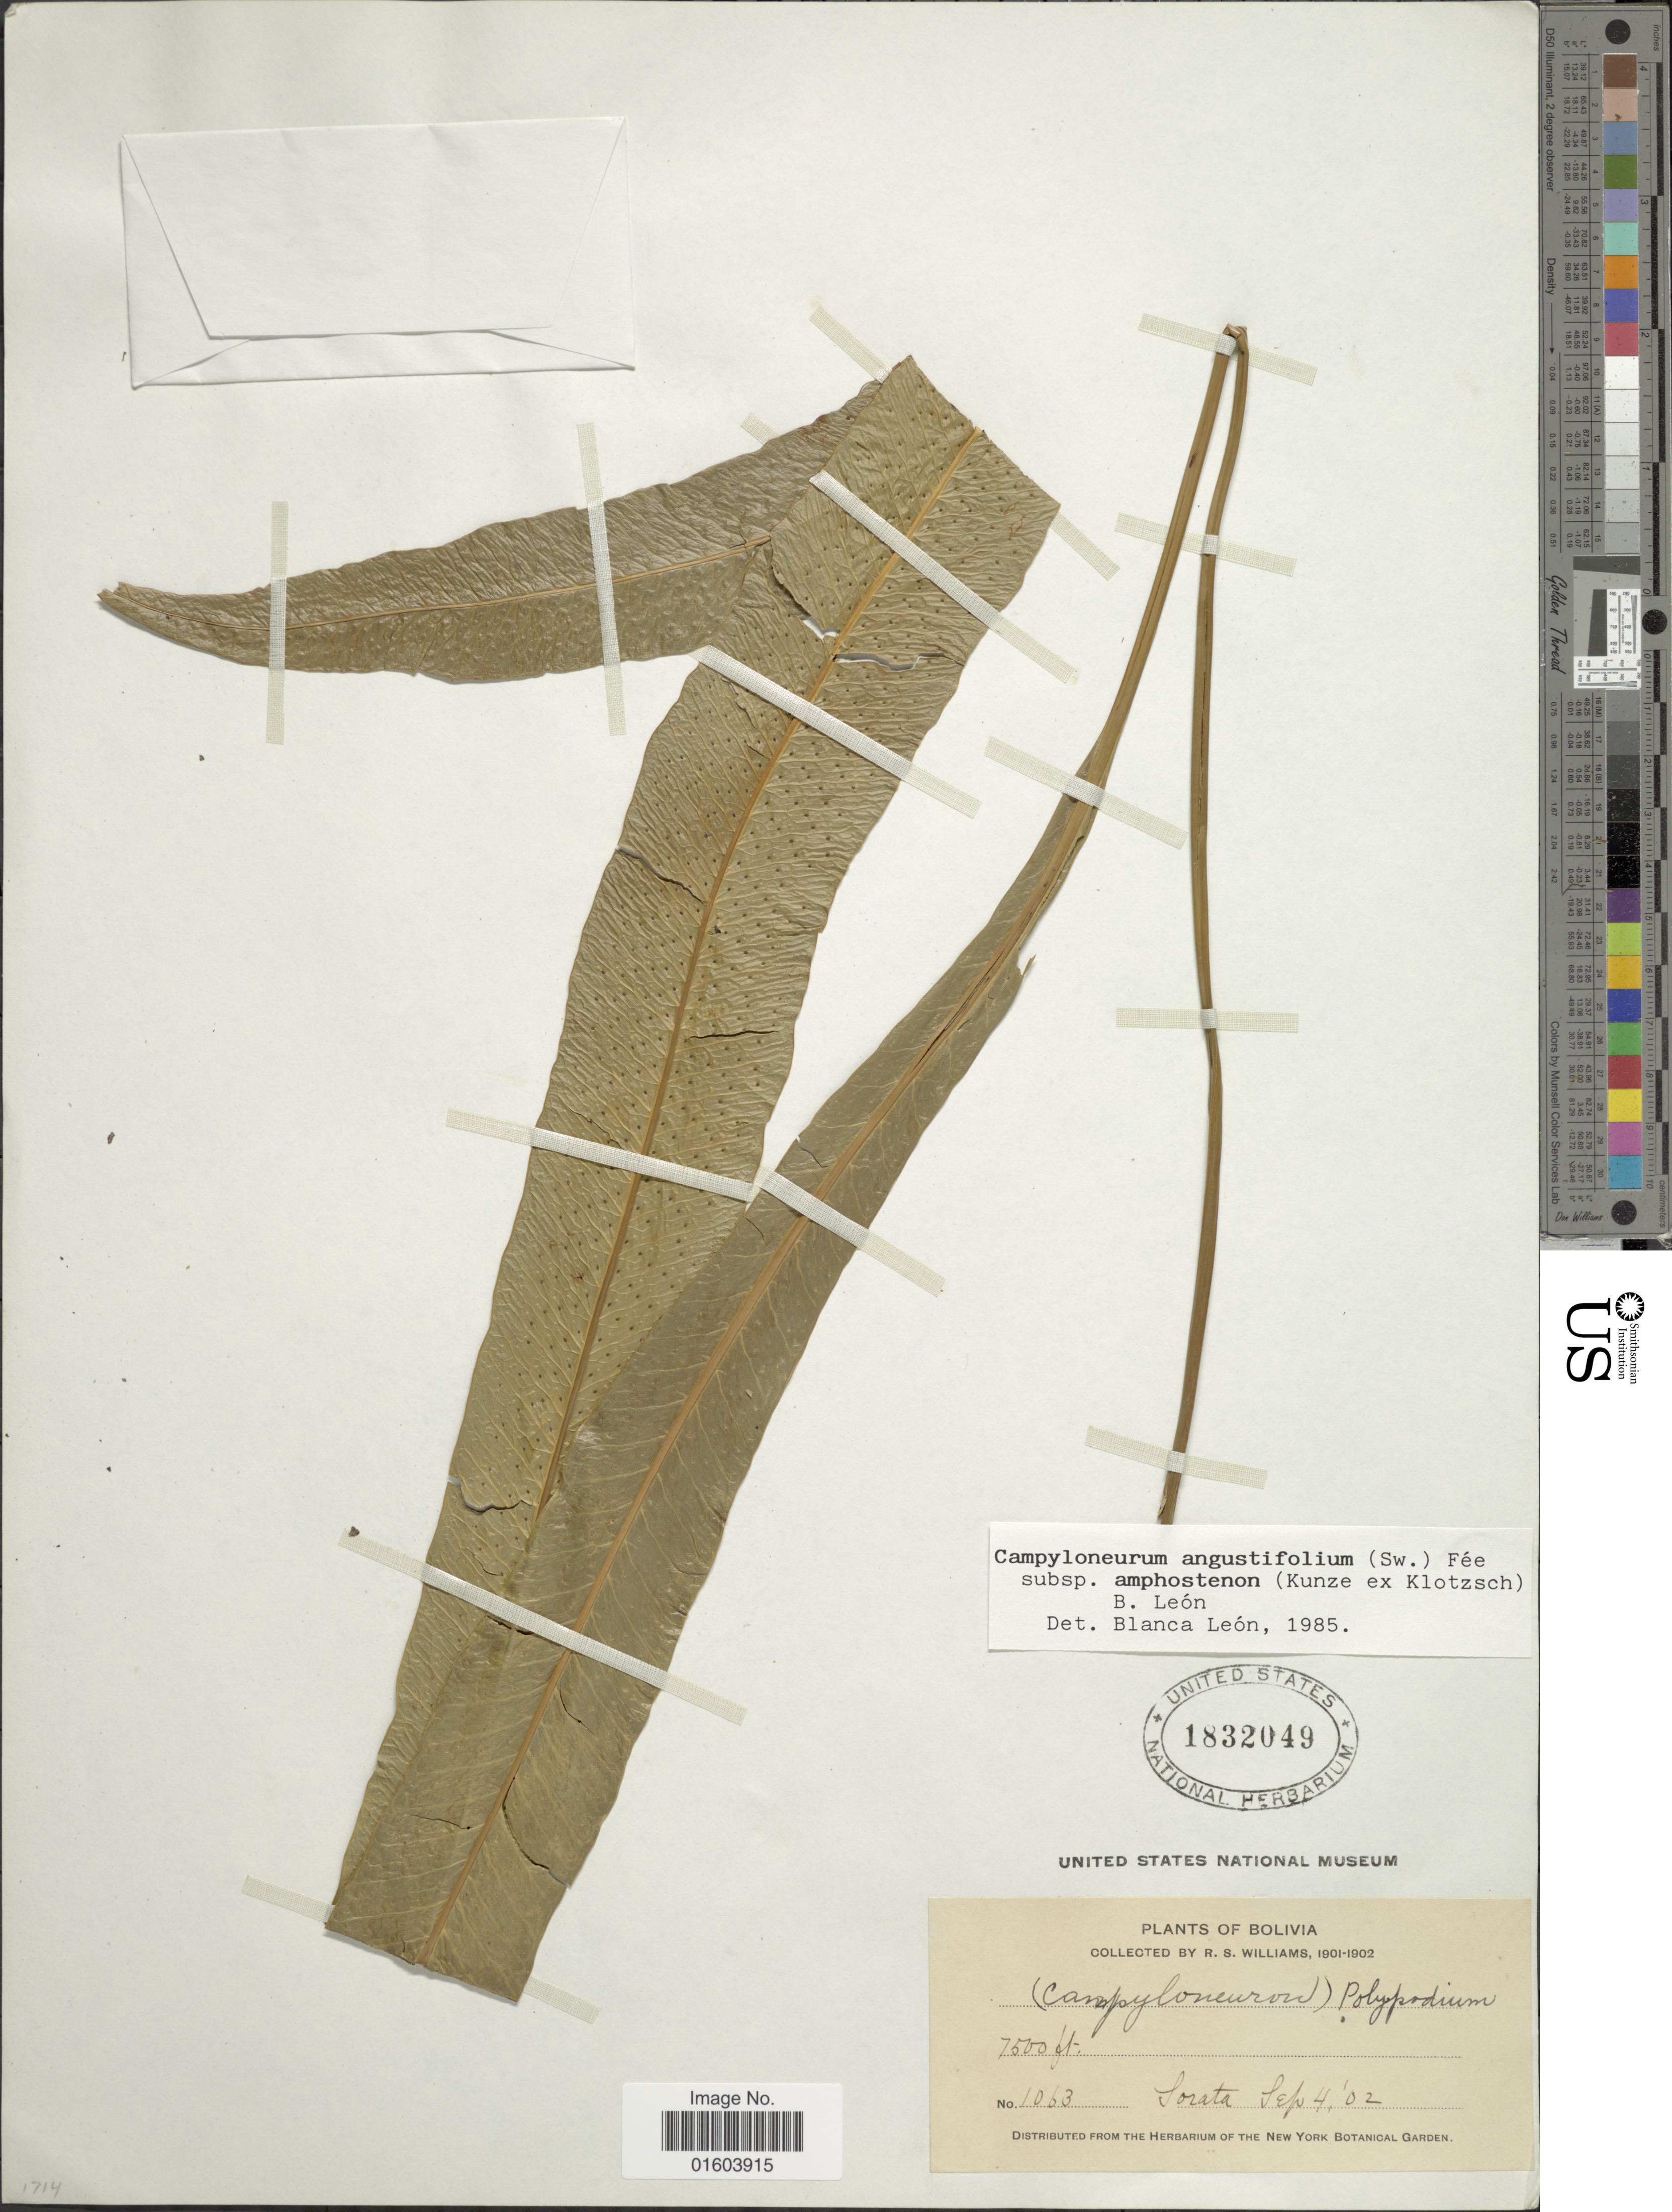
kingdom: Plantae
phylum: Tracheophyta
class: Polypodiopsida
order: Polypodiales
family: Polypodiaceae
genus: Campyloneurum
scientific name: Campyloneurum amphostenon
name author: (Kunze ex Klotzsch) Fée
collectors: R. S. Williams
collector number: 1063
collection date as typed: June 4, '02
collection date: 1902-09-04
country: Bolivia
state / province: La Páz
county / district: Larecaja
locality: Sorata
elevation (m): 2286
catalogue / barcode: US 1832049